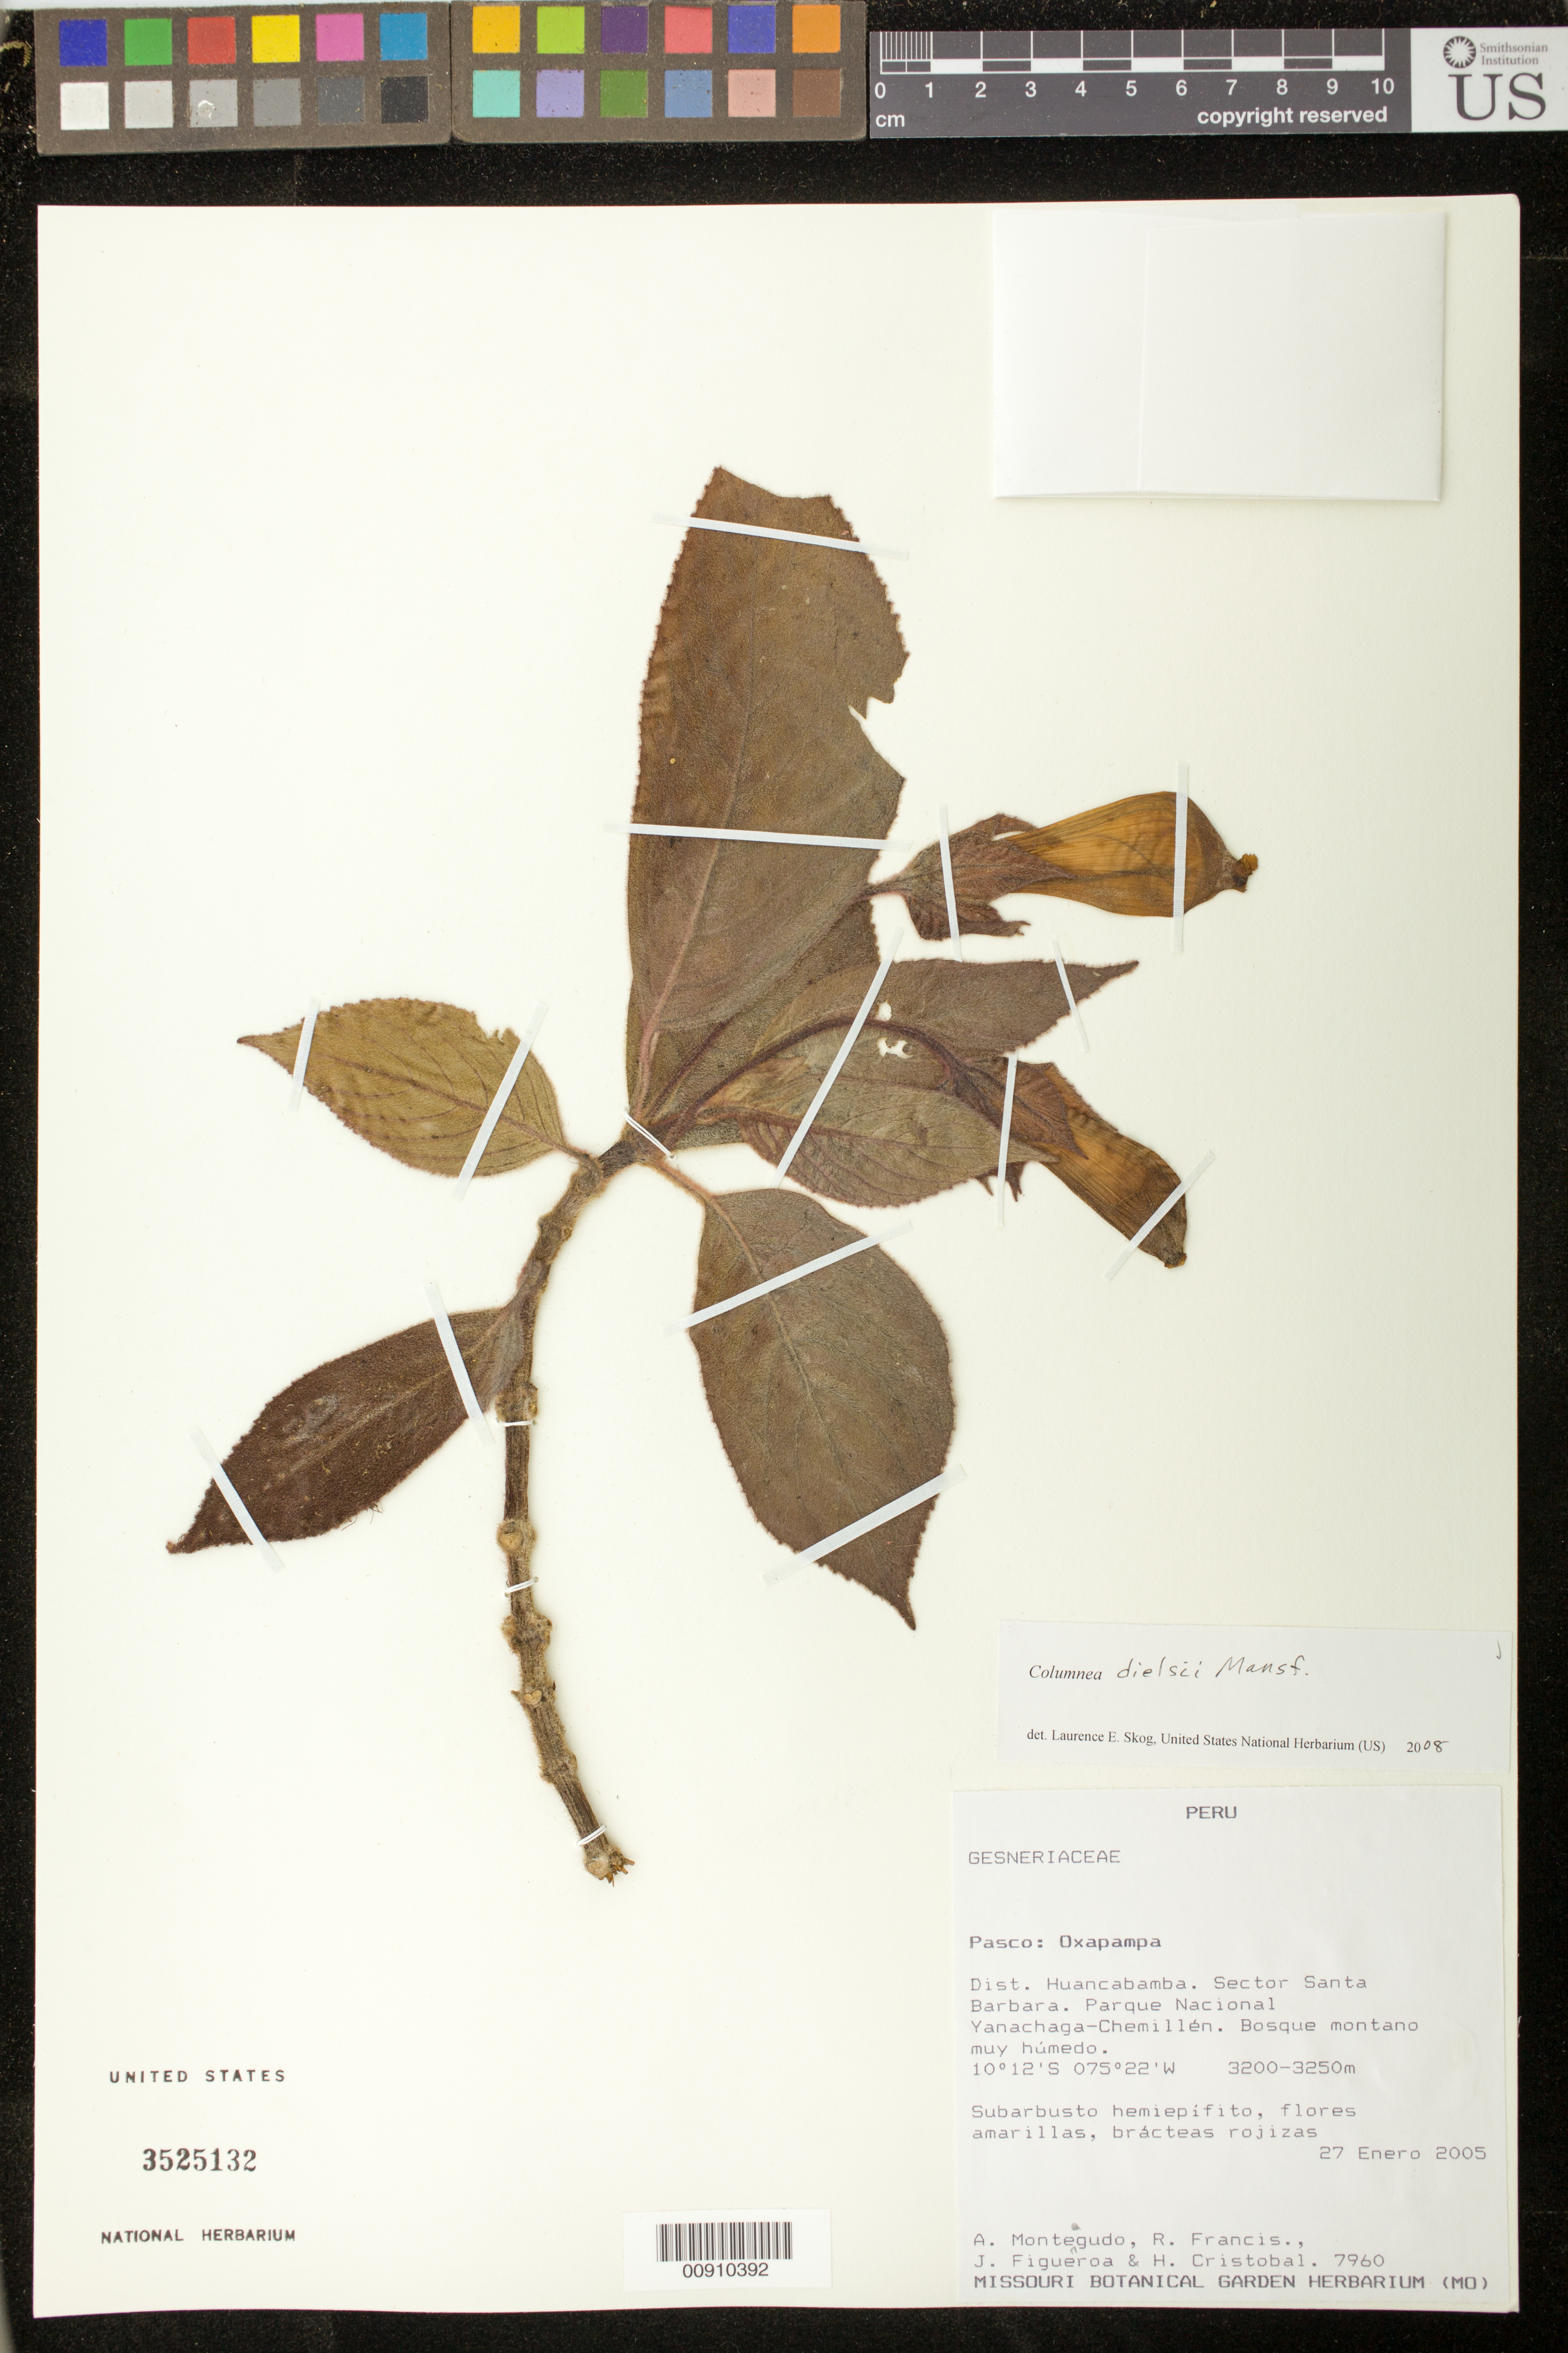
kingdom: Plantae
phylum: Tracheophyta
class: Magnoliopsida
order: Lamiales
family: Gesneriaceae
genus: Columnea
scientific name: Columnea dielsii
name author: Mansf.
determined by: Skog, Laurence E.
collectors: A. Monteagudo, R. Francis, J. Figueroa & H. Cristobal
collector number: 7960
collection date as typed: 27 Jan 2005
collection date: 2005-01-27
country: Peru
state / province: Pasco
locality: Pasco: Oxapampa. Dist. Huancabamba. Sector Santa Barbara. Parque Nacional Yanachaga-Chemillén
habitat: Bosque montano muy húmedo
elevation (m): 3200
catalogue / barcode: US 3525132